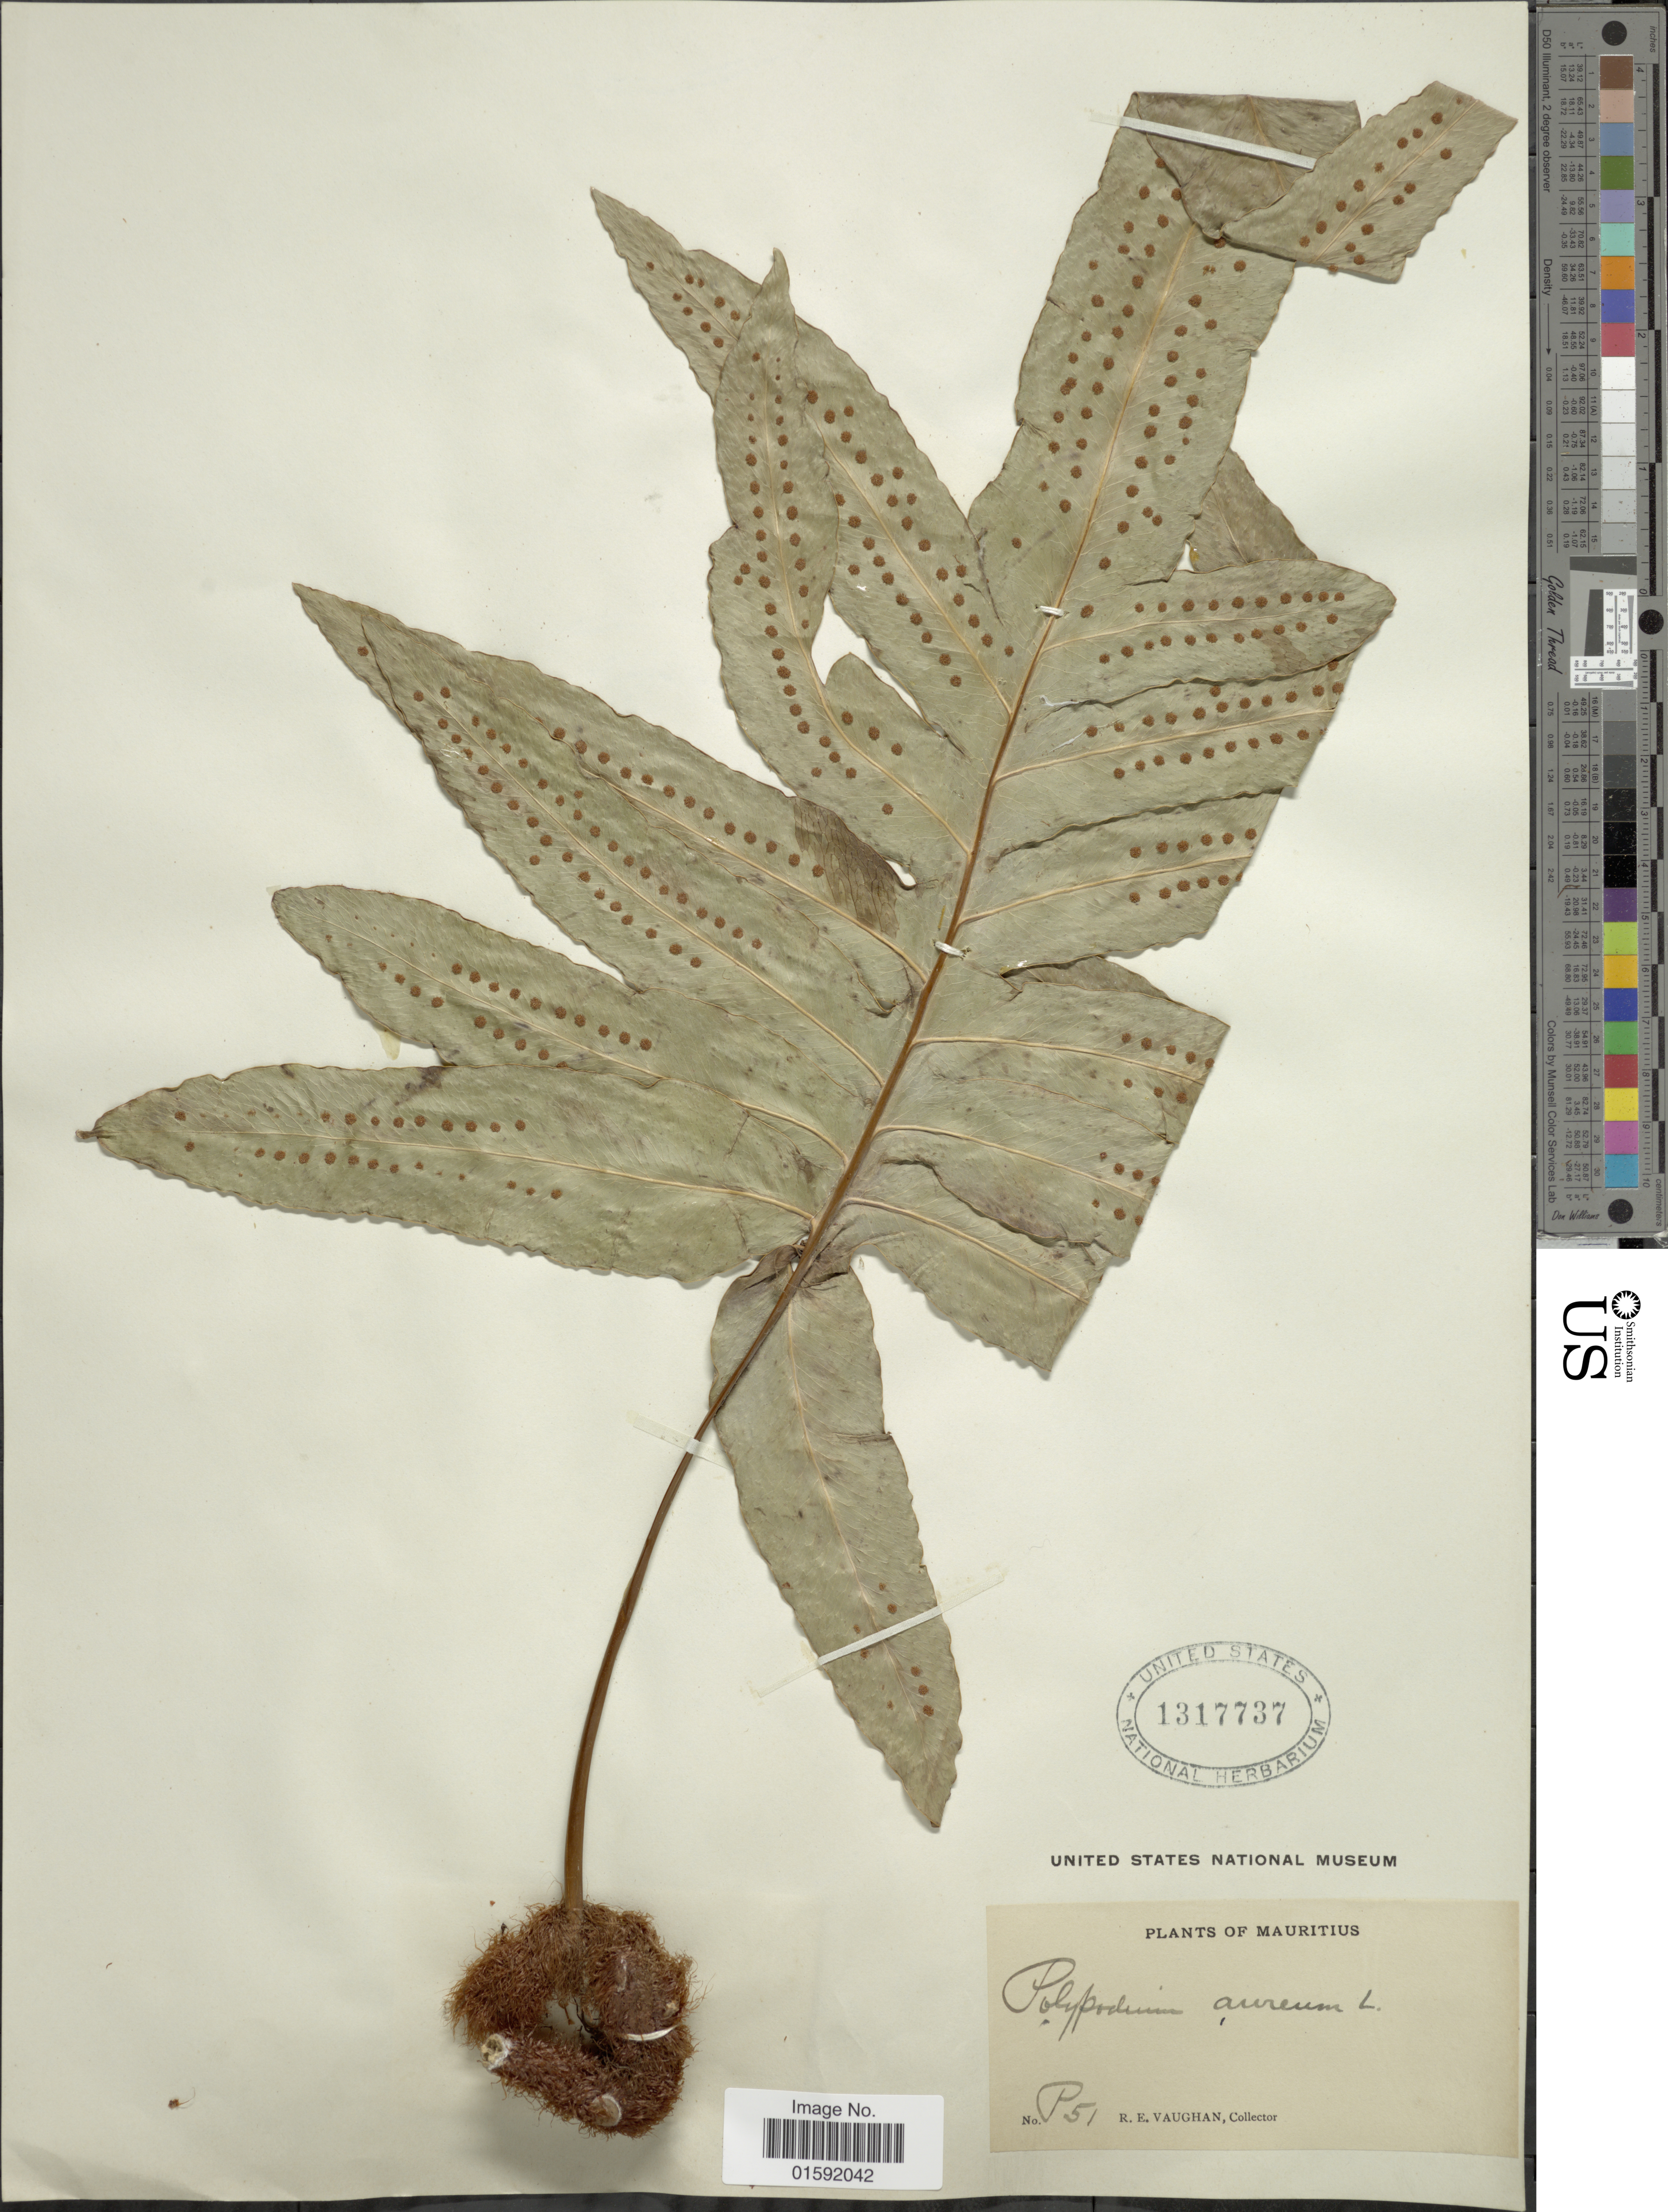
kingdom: Plantae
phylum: Tracheophyta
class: Polypodiopsida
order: Polypodiales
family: Polypodiaceae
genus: Phlebodium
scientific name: Phlebodium aureum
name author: (L.) J. Sm.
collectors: R. Vaughan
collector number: P51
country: Mauritius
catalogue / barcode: US 1317737